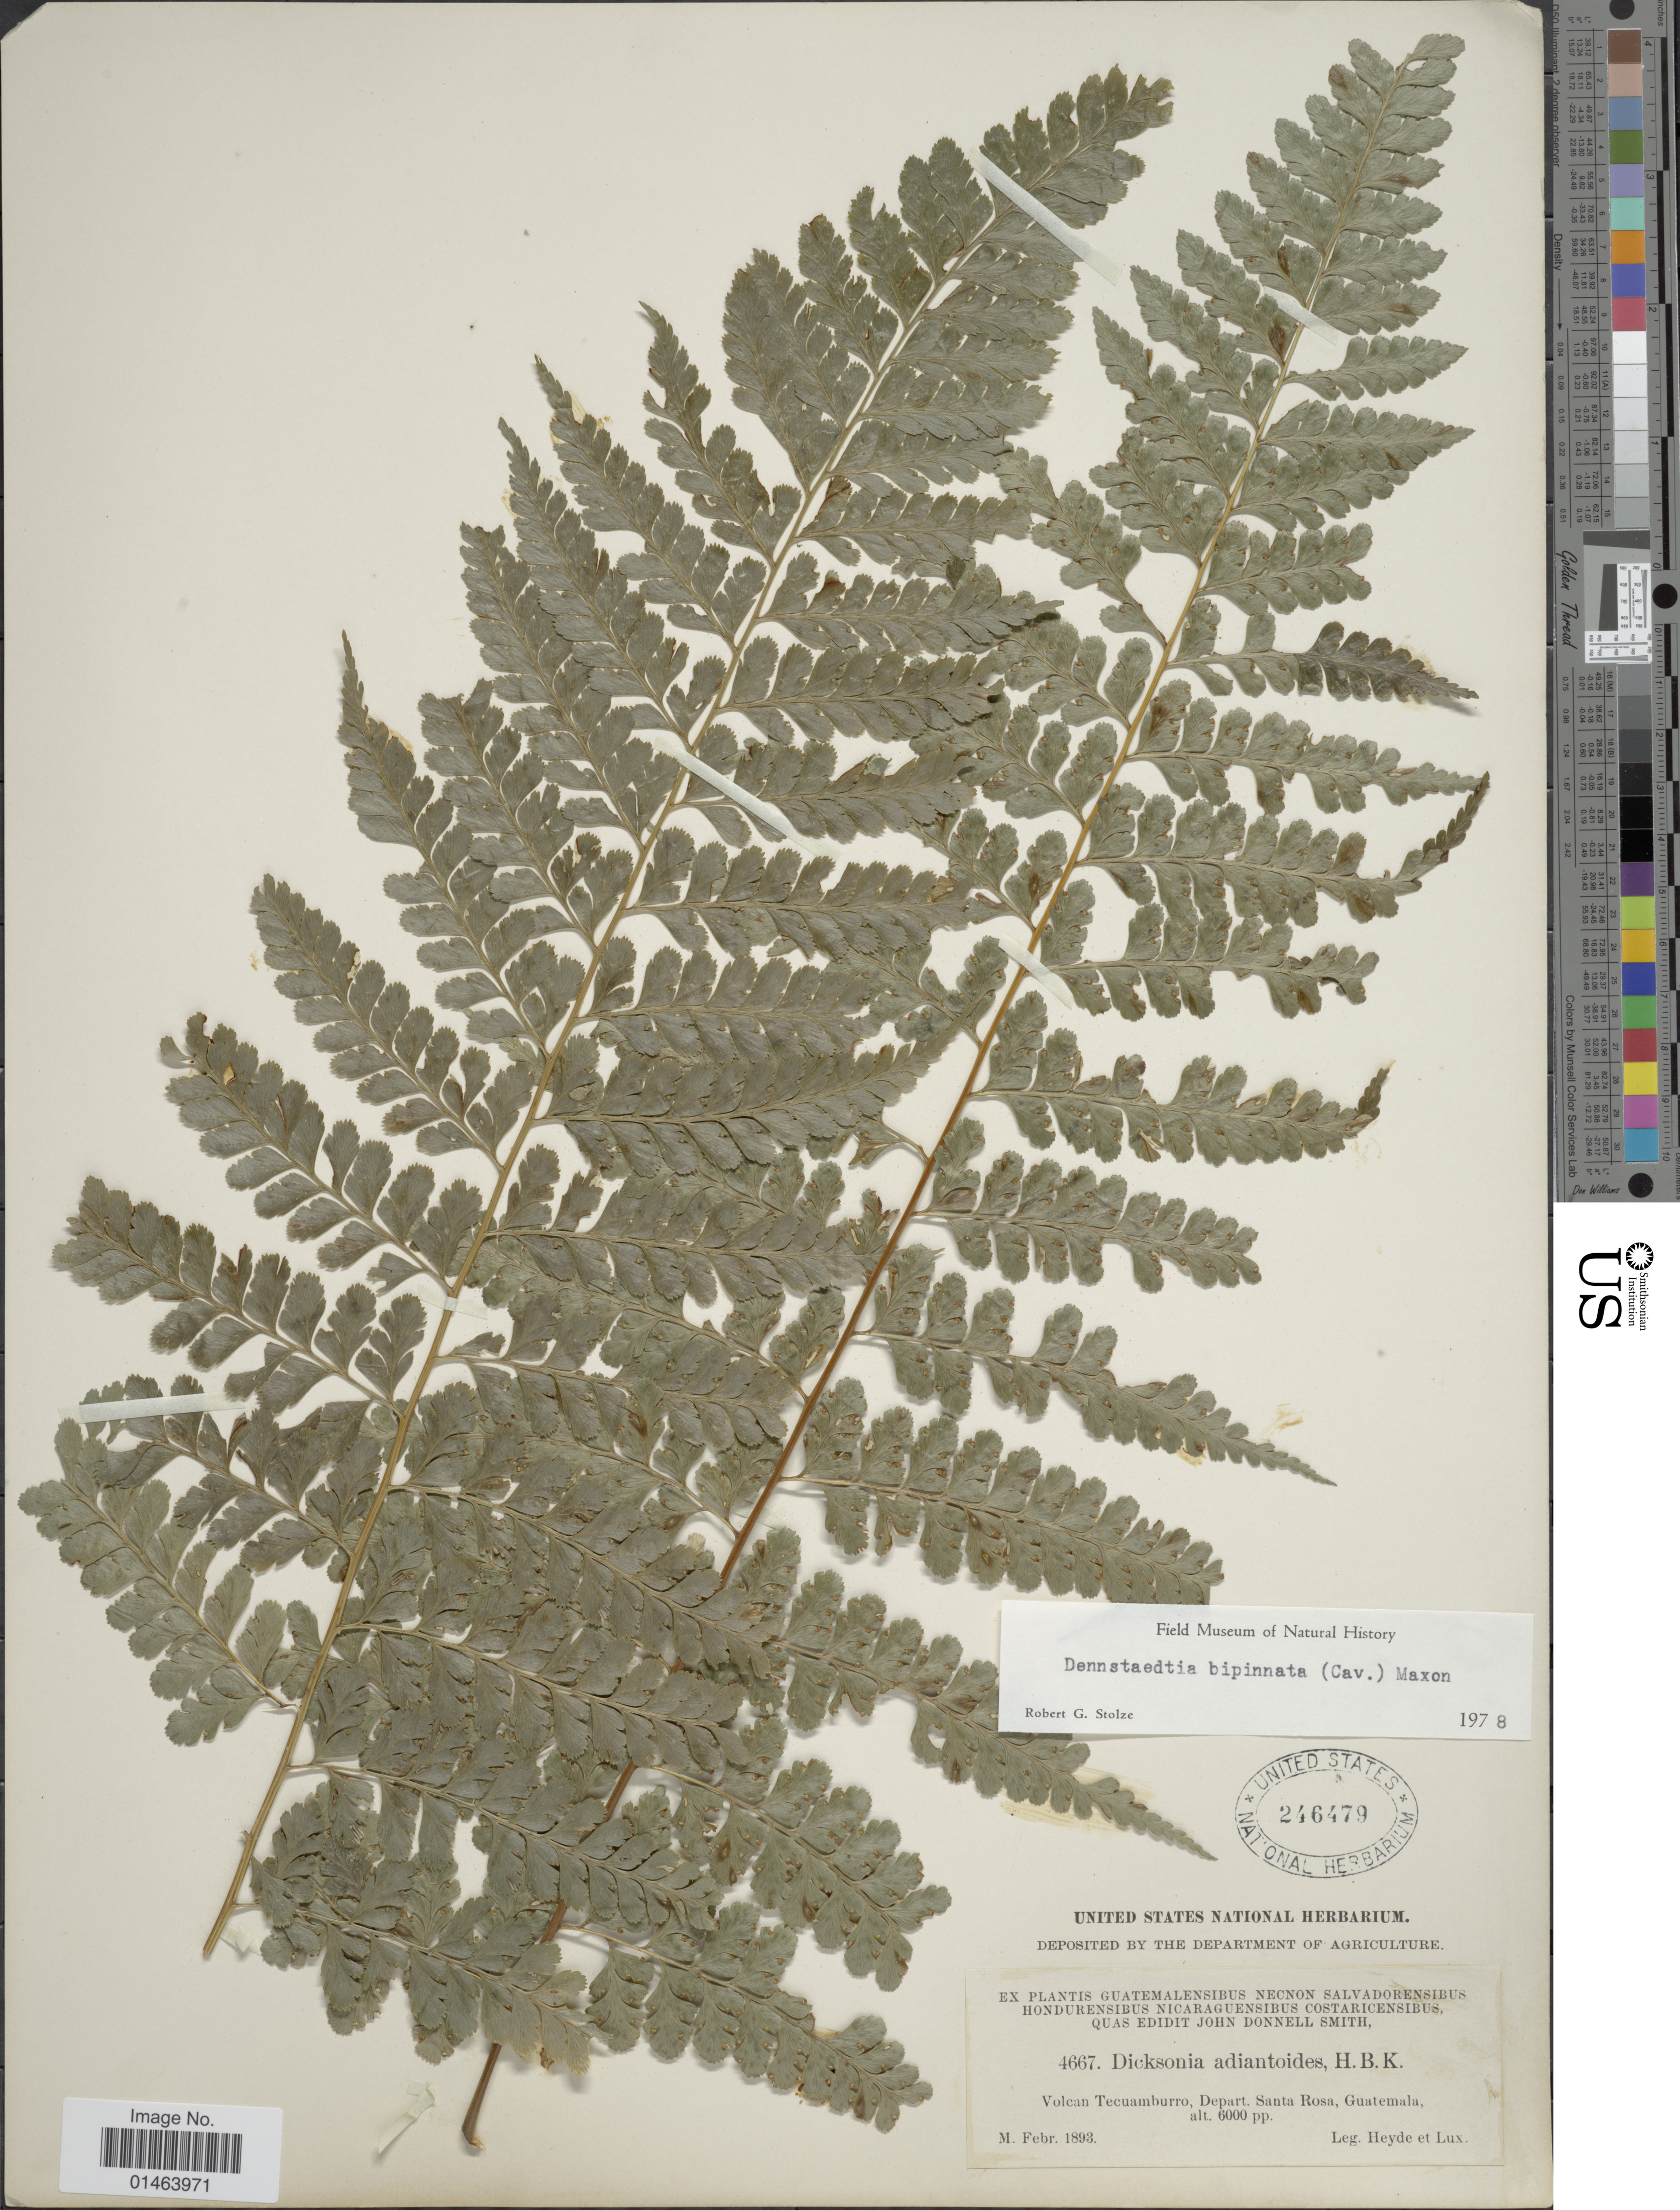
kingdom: Plantae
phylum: Tracheophyta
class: Polypodiopsida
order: Polypodiales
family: Dennstaedtiaceae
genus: Dennstaedtia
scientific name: Dennstaedtia bipinnata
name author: (Cav.) Maxon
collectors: Lux & Heyde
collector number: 4667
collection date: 1893-02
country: Guatemala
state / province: Santa Rosa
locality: Guatemala, Volcan Tecuamburro, Depart. Santa Rosa.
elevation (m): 1829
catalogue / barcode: US 246479